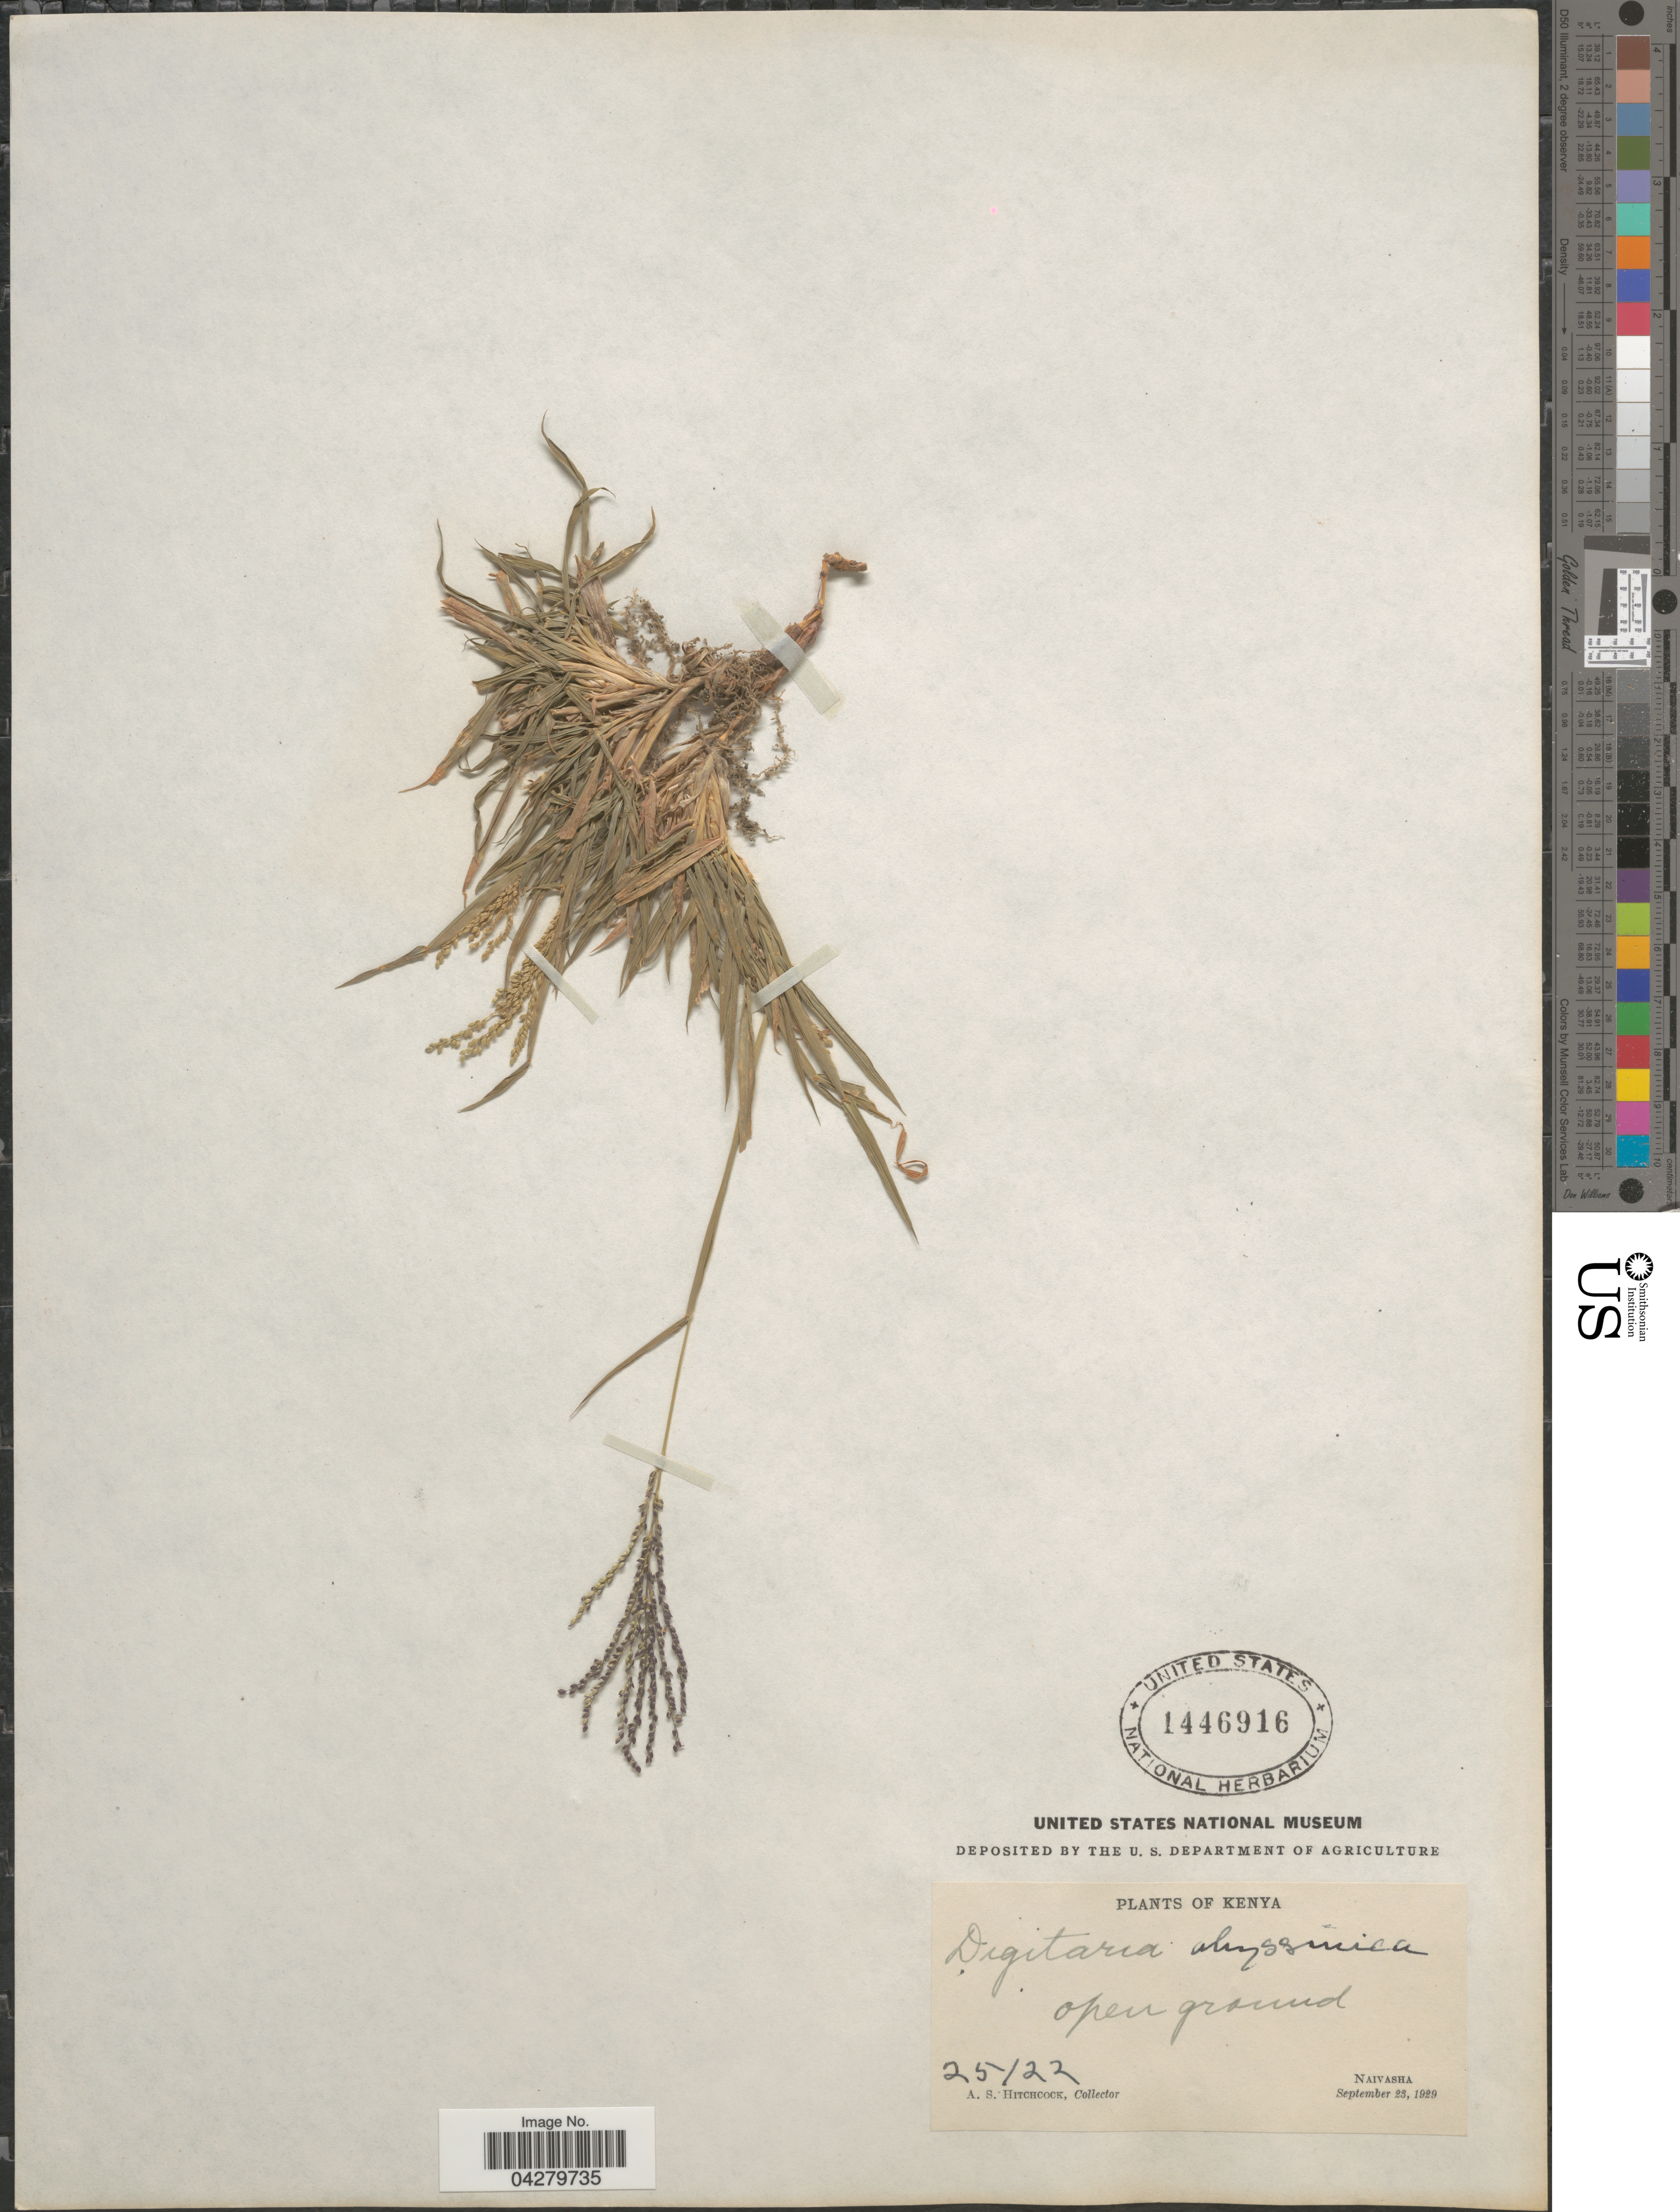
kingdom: Plantae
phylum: Tracheophyta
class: Liliopsida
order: Poales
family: Poaceae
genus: Digitaria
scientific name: Digitaria abyssinica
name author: (Hochst. ex Rich.) Stapf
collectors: A. S. Hitchcock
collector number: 25122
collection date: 1929-09-23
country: Kenya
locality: Naivasha.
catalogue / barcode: US 1446916